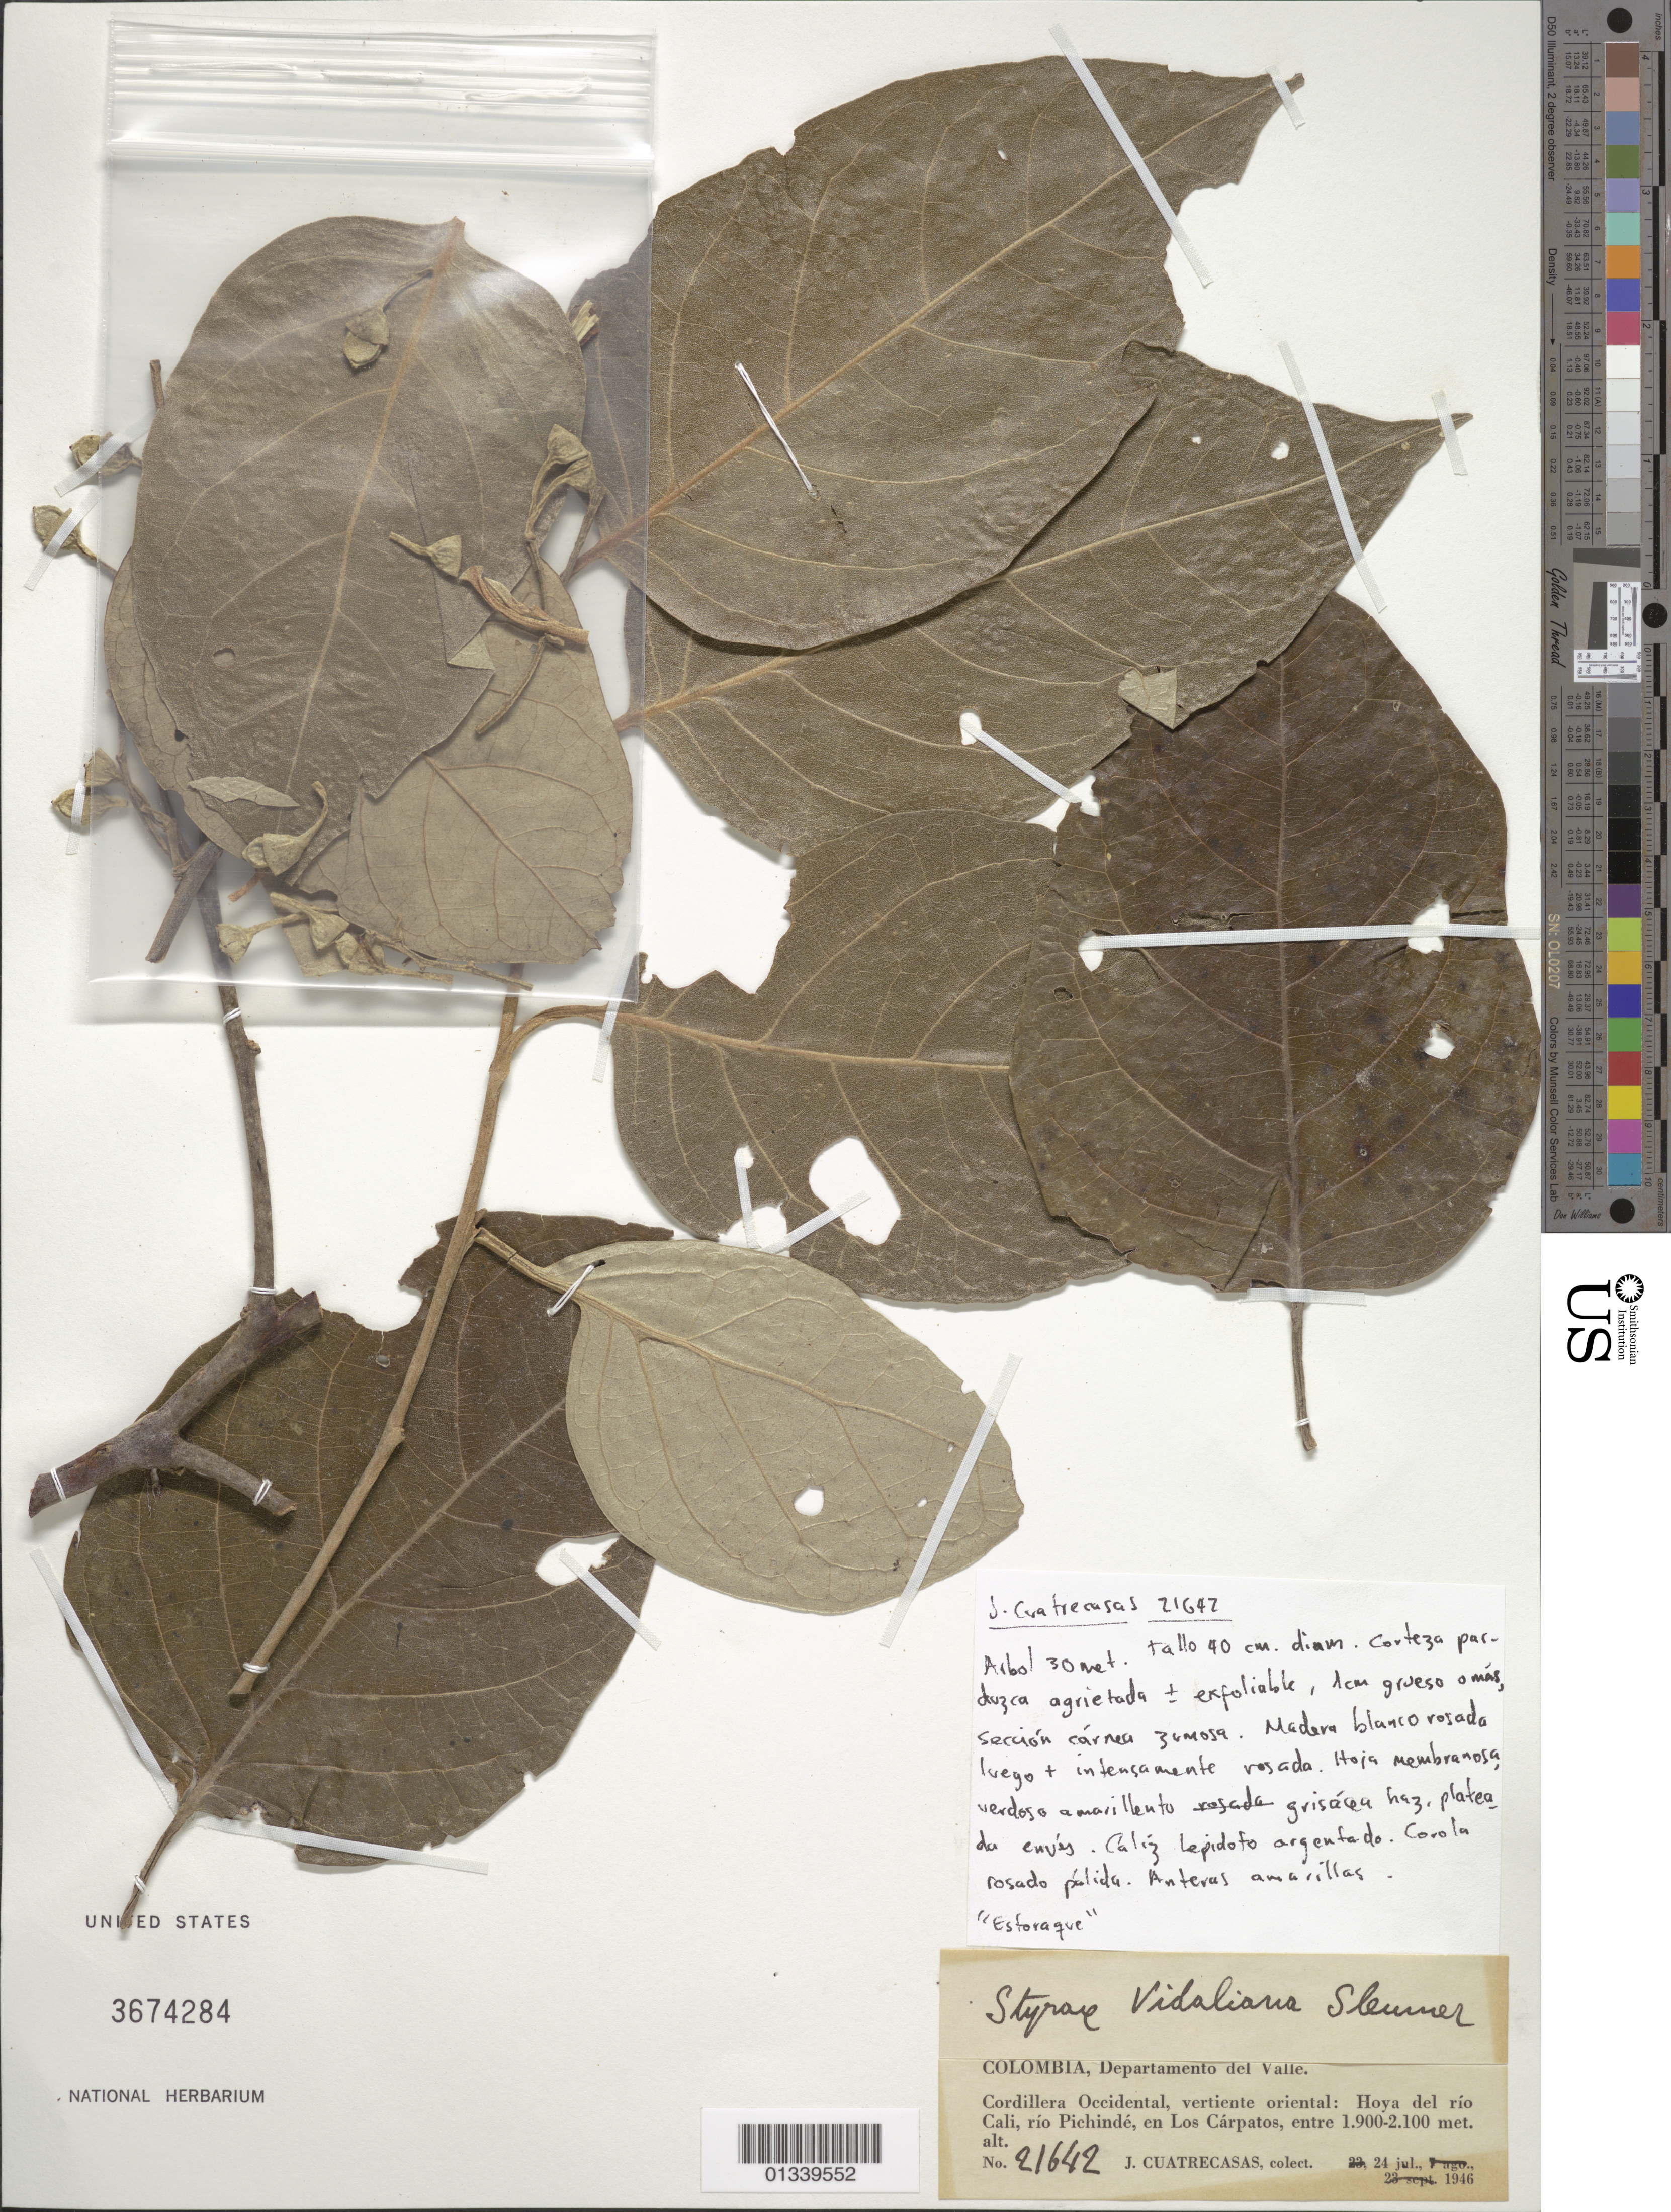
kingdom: Plantae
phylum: Tracheophyta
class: Magnoliopsida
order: Ericales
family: Styracaceae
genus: Styrax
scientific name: Styrax vidalianus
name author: Sleumer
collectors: J. Cuatrecasas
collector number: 21642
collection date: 1946-07-24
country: Colombia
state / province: Valle del Cauca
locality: Cordillera Occidental, vertiente oriental: Hoya del rio Cali; rio Pichinde, en Los Carpato, entre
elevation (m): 1900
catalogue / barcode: US 3674284